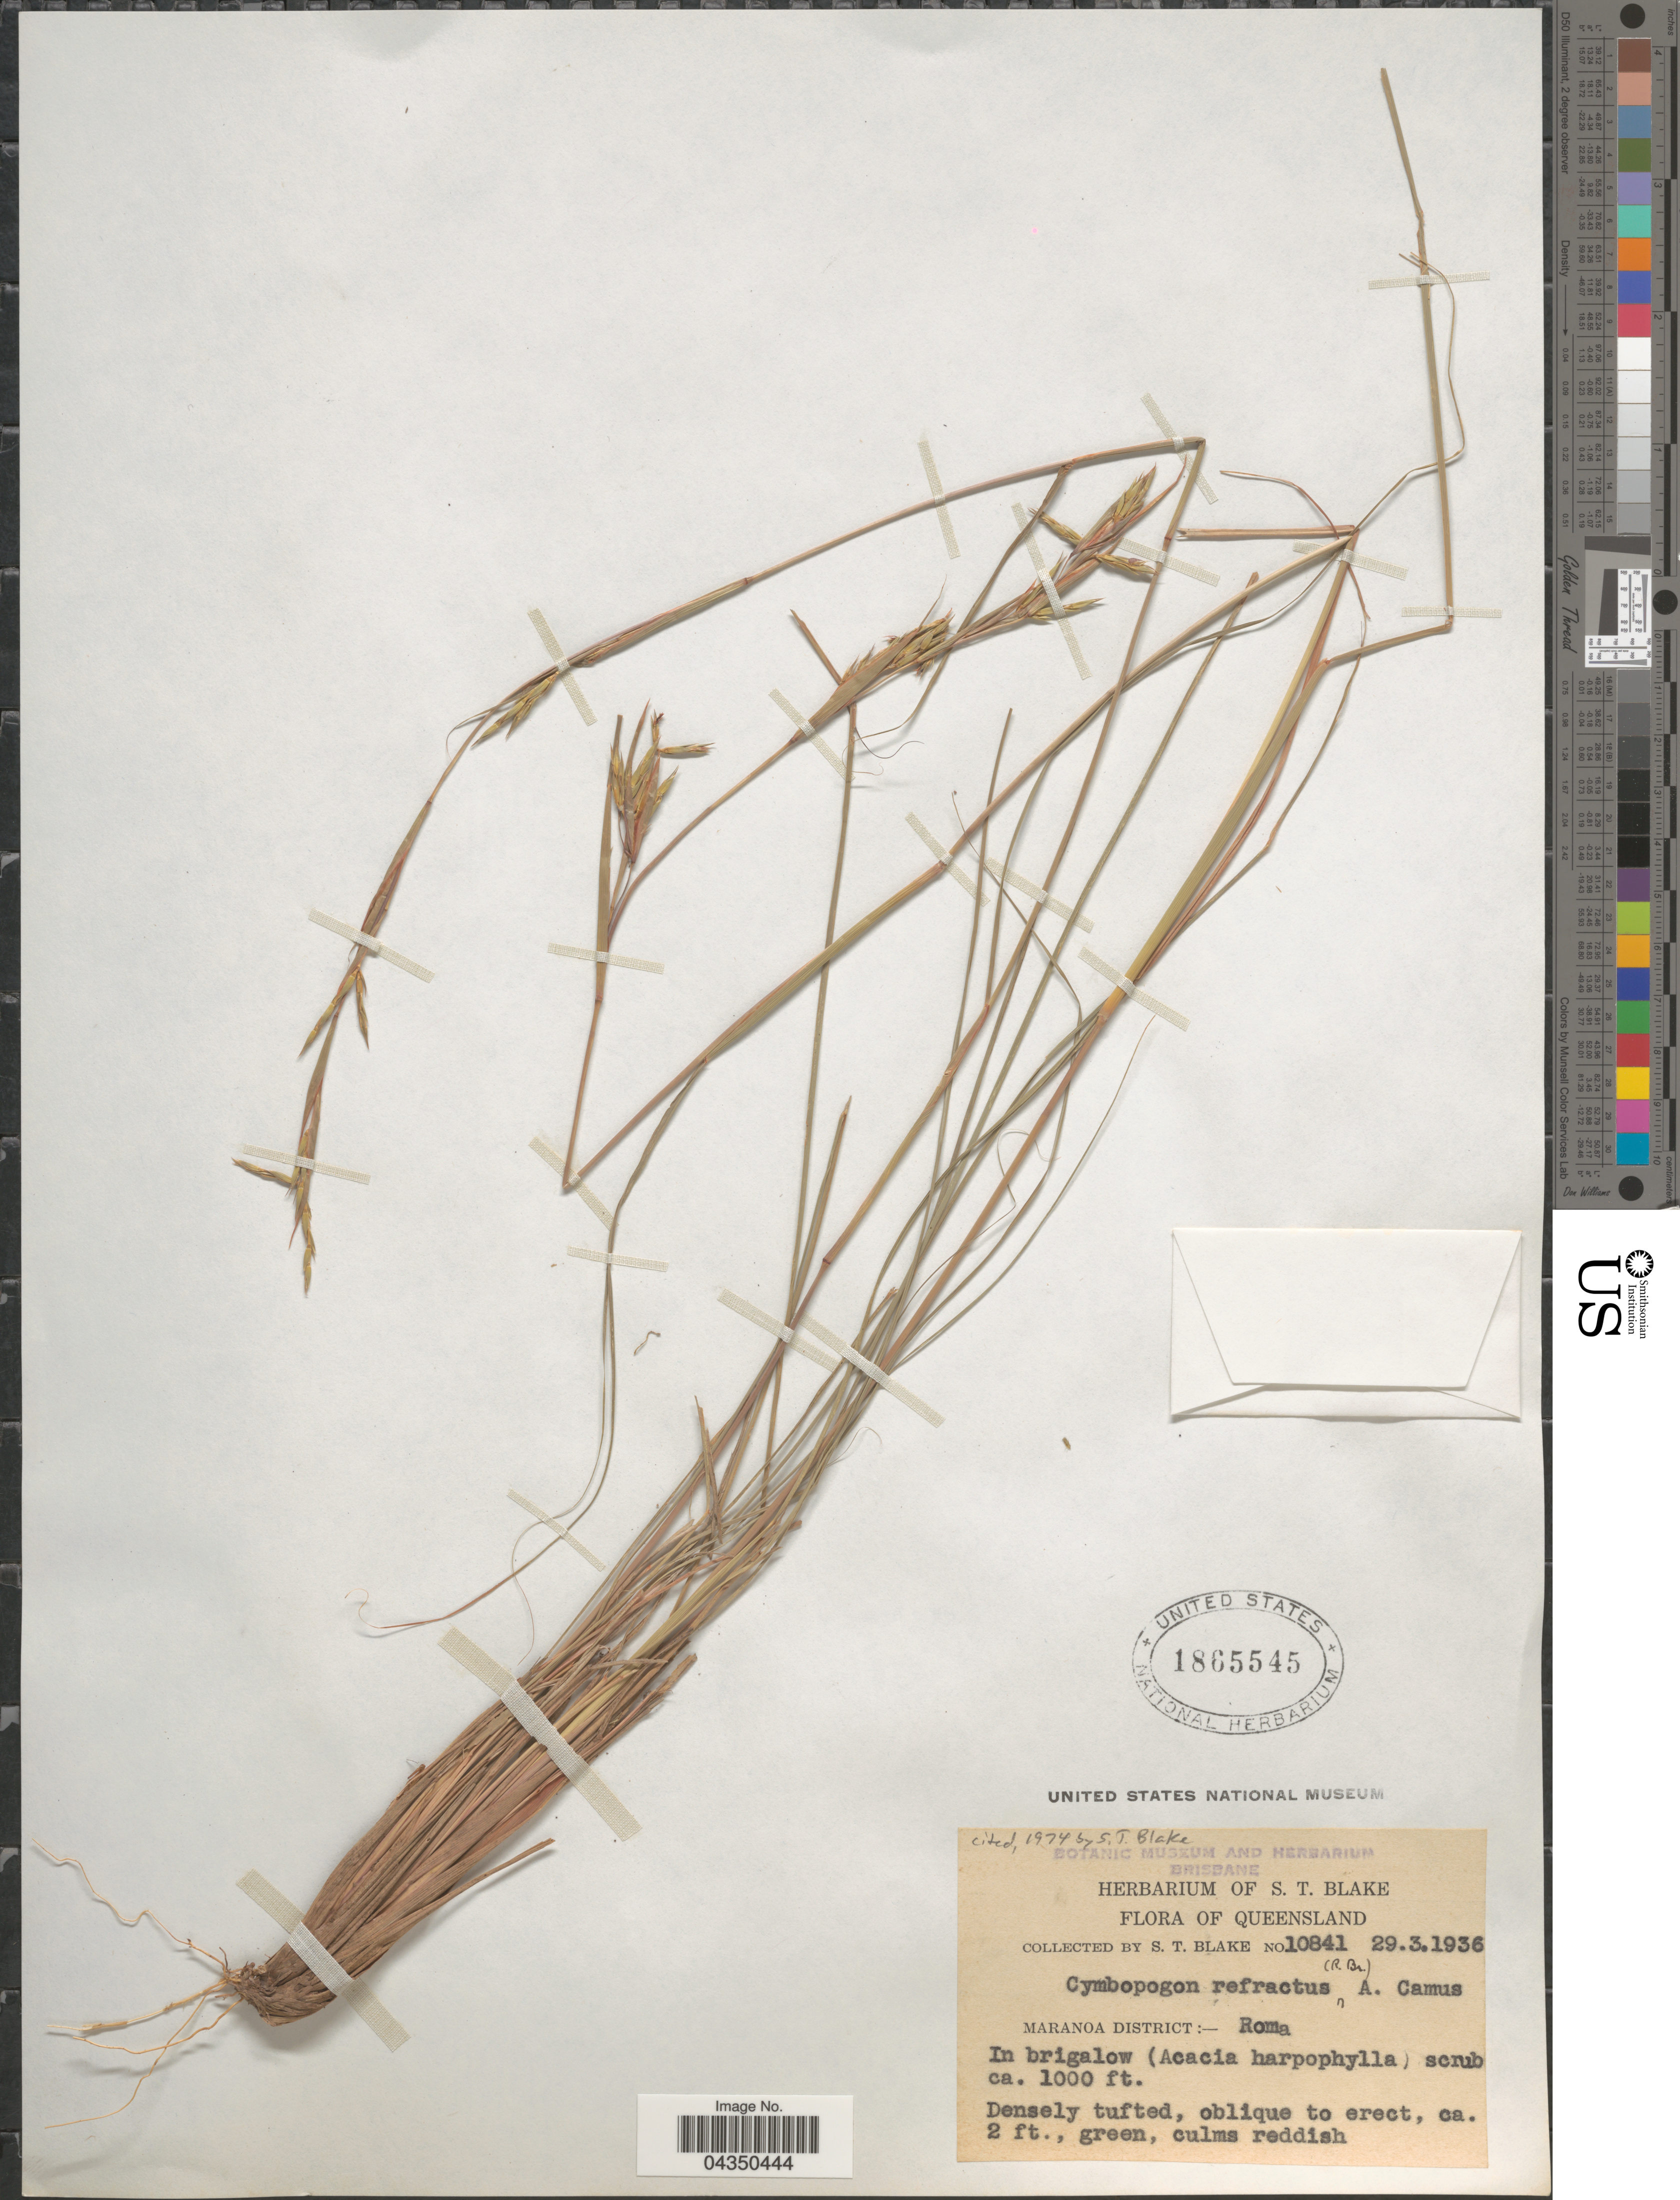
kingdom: Plantae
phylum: Tracheophyta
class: Liliopsida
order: Poales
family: Poaceae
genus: Cymbopogon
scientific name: Cymbopogon refractus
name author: (R. Br.) A. Camus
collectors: S. T. Blake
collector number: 10841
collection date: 1936-03-29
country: Australia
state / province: Queensland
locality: Maranoa District:- Roma.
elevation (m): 305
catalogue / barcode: US 1865545